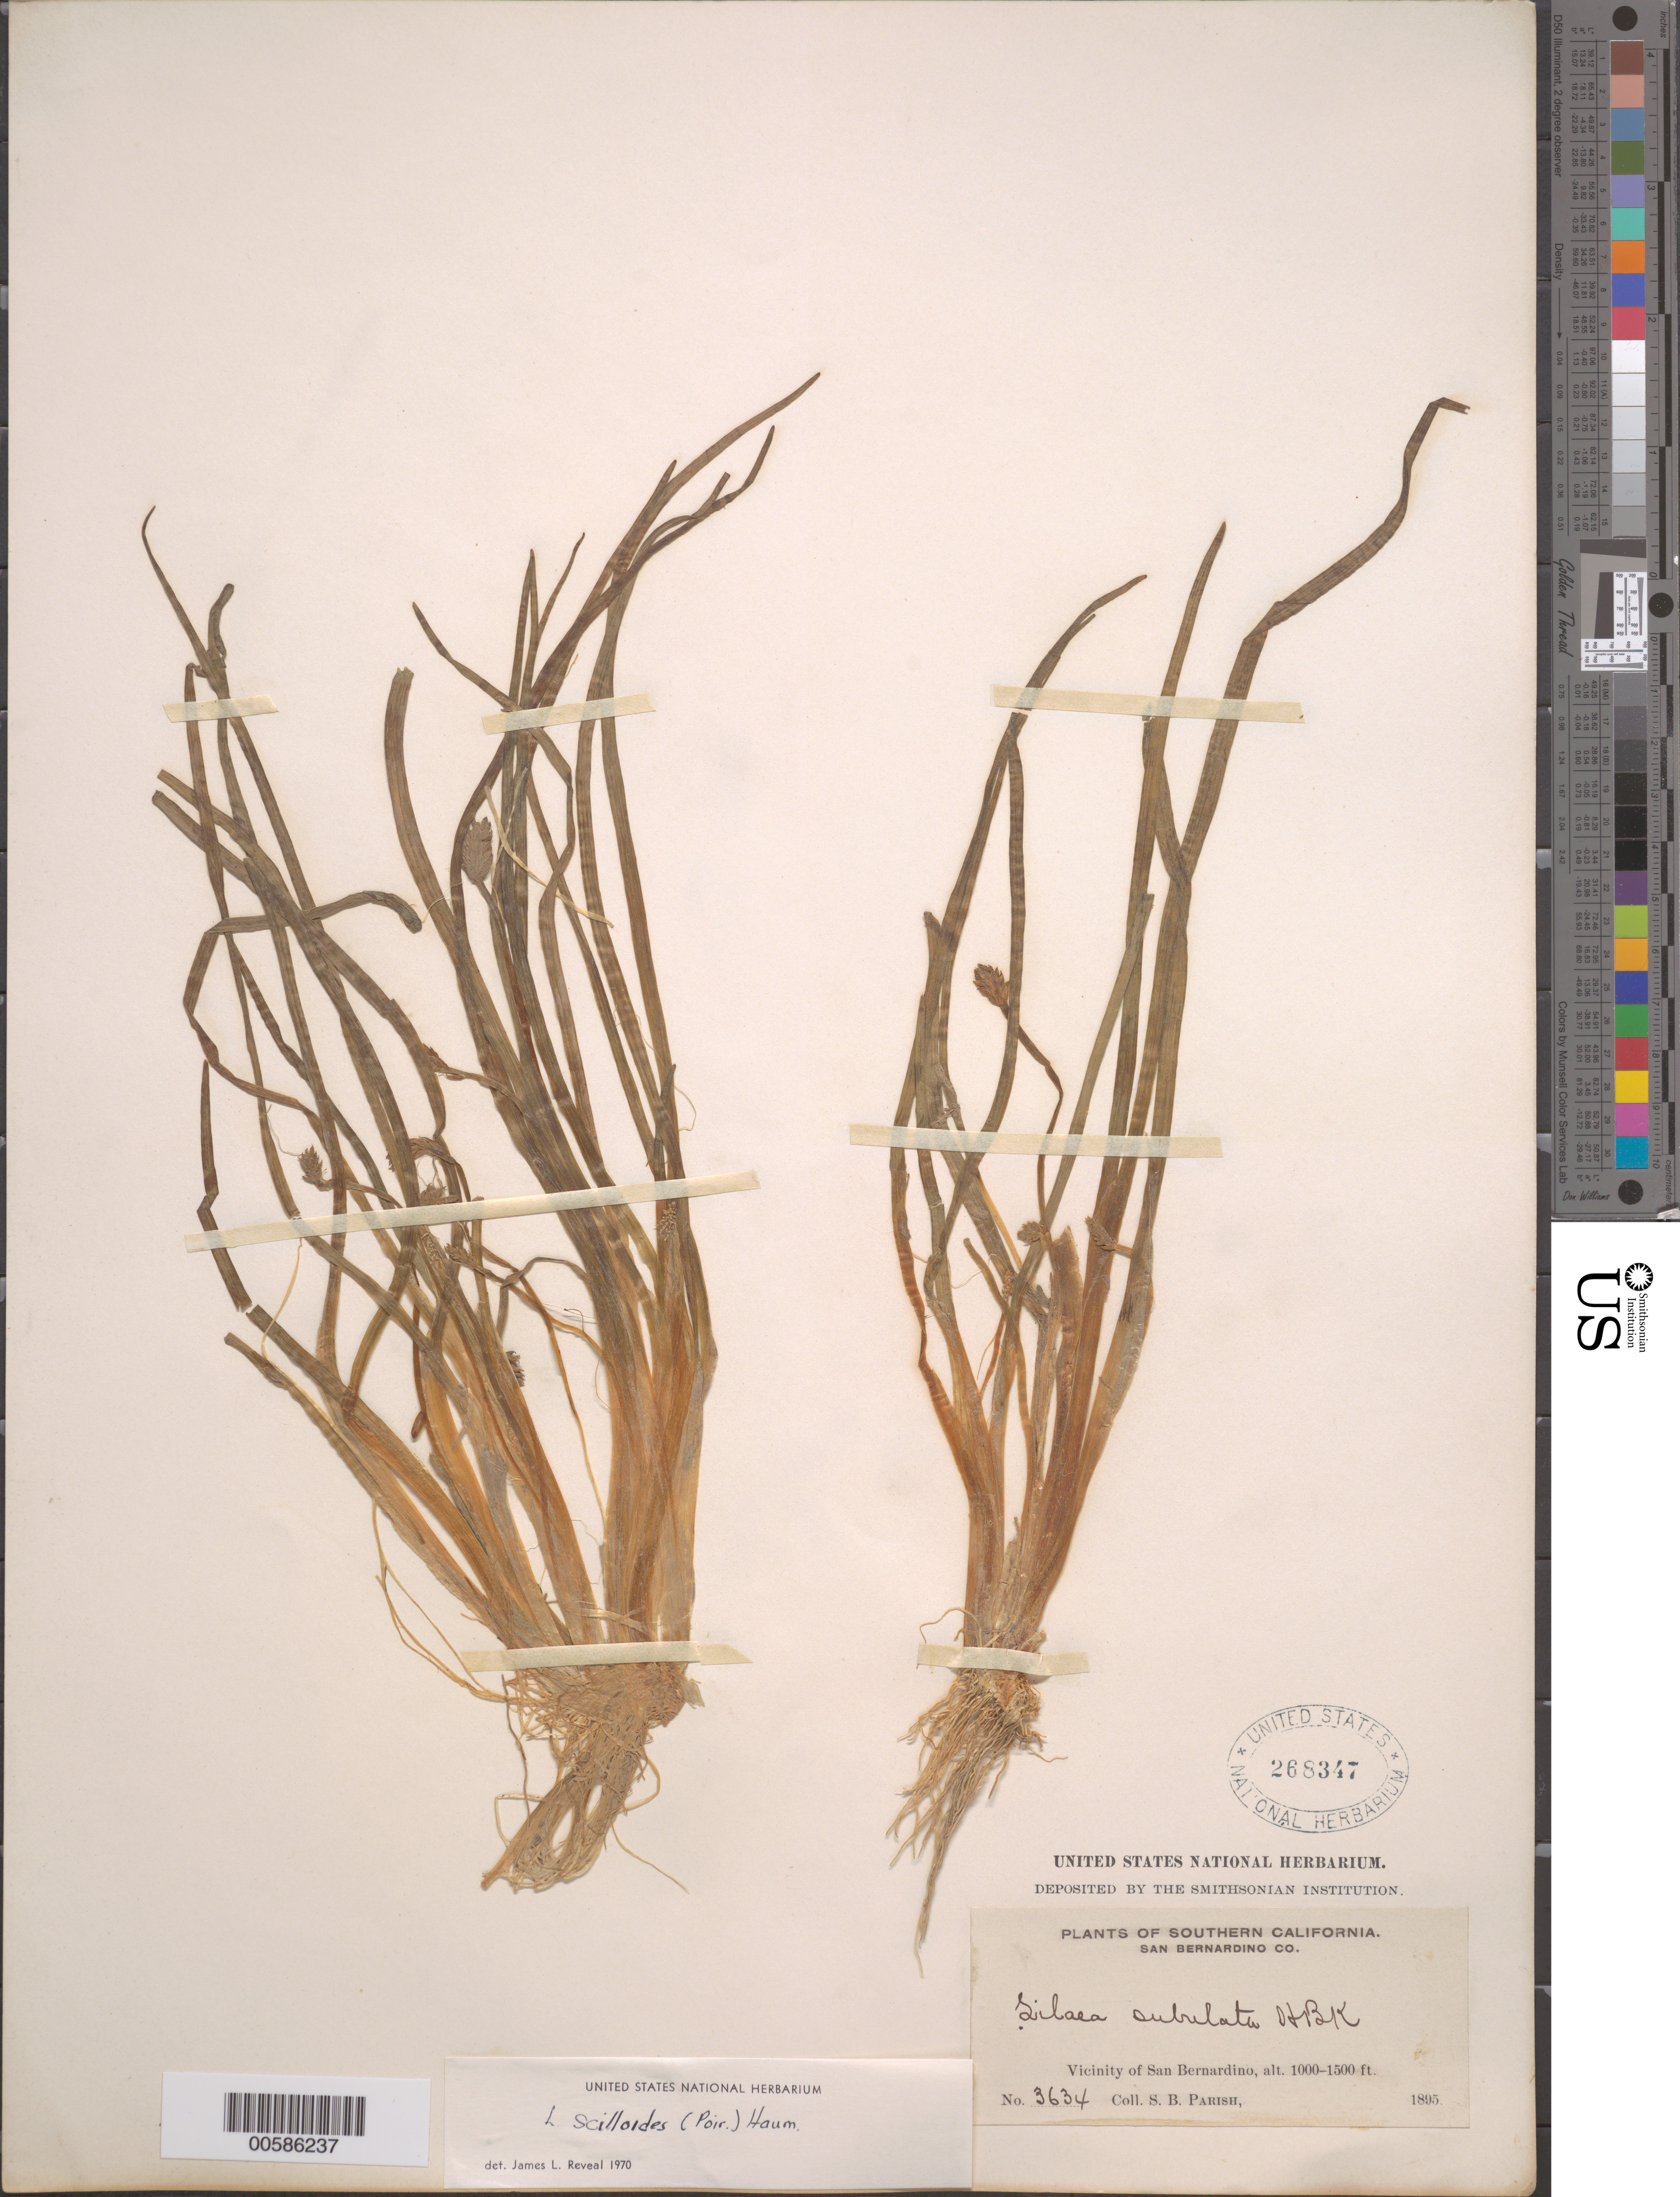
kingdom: Plantae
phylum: Tracheophyta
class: Liliopsida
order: Alismatales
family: Juncaginaceae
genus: Triglochin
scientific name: Triglochin scilloides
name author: (Poir.) Mering & Kadereit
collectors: S. B. Parish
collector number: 3634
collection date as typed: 1895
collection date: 1895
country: United States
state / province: California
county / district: San Bernardino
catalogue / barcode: US 268347